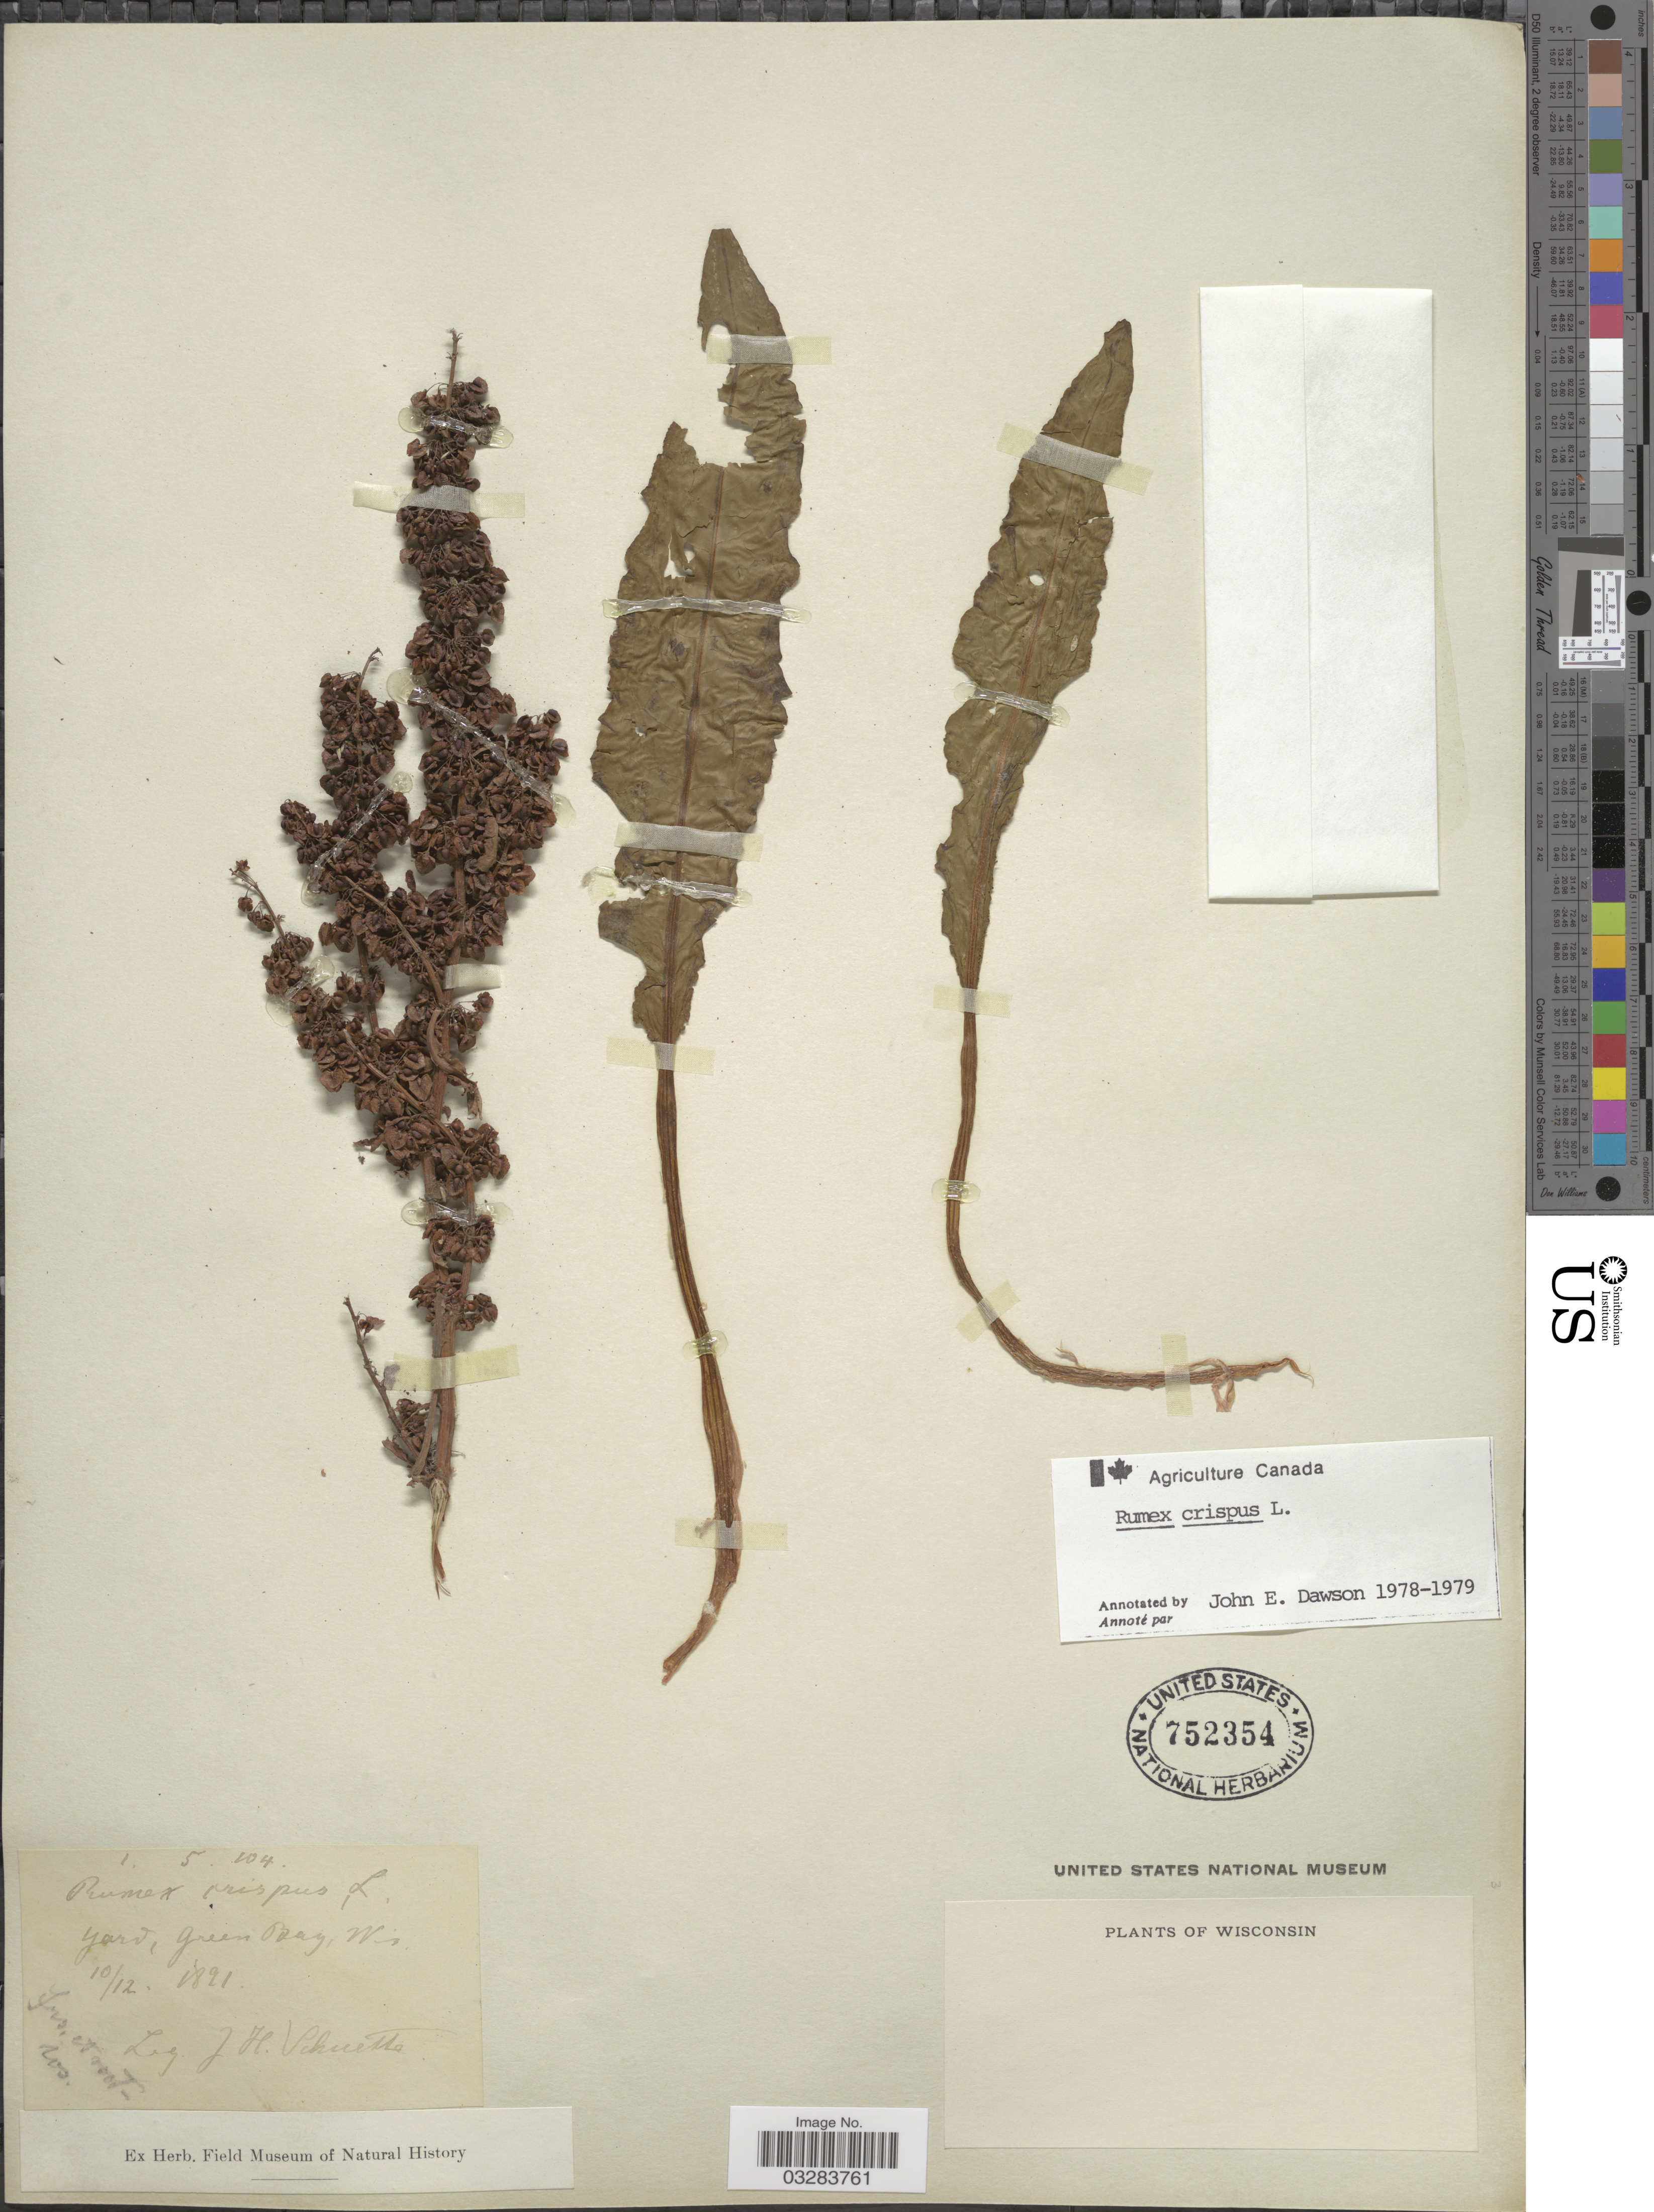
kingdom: Plantae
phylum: Tracheophyta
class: Magnoliopsida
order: Caryophyllales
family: Polygonaceae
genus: Rumex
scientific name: Rumex crispus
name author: L.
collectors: J. H. Schuette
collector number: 1/5/104?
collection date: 1891-10-12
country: United States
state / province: Wisconsin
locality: Yard, Green Bay.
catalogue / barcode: US 752354